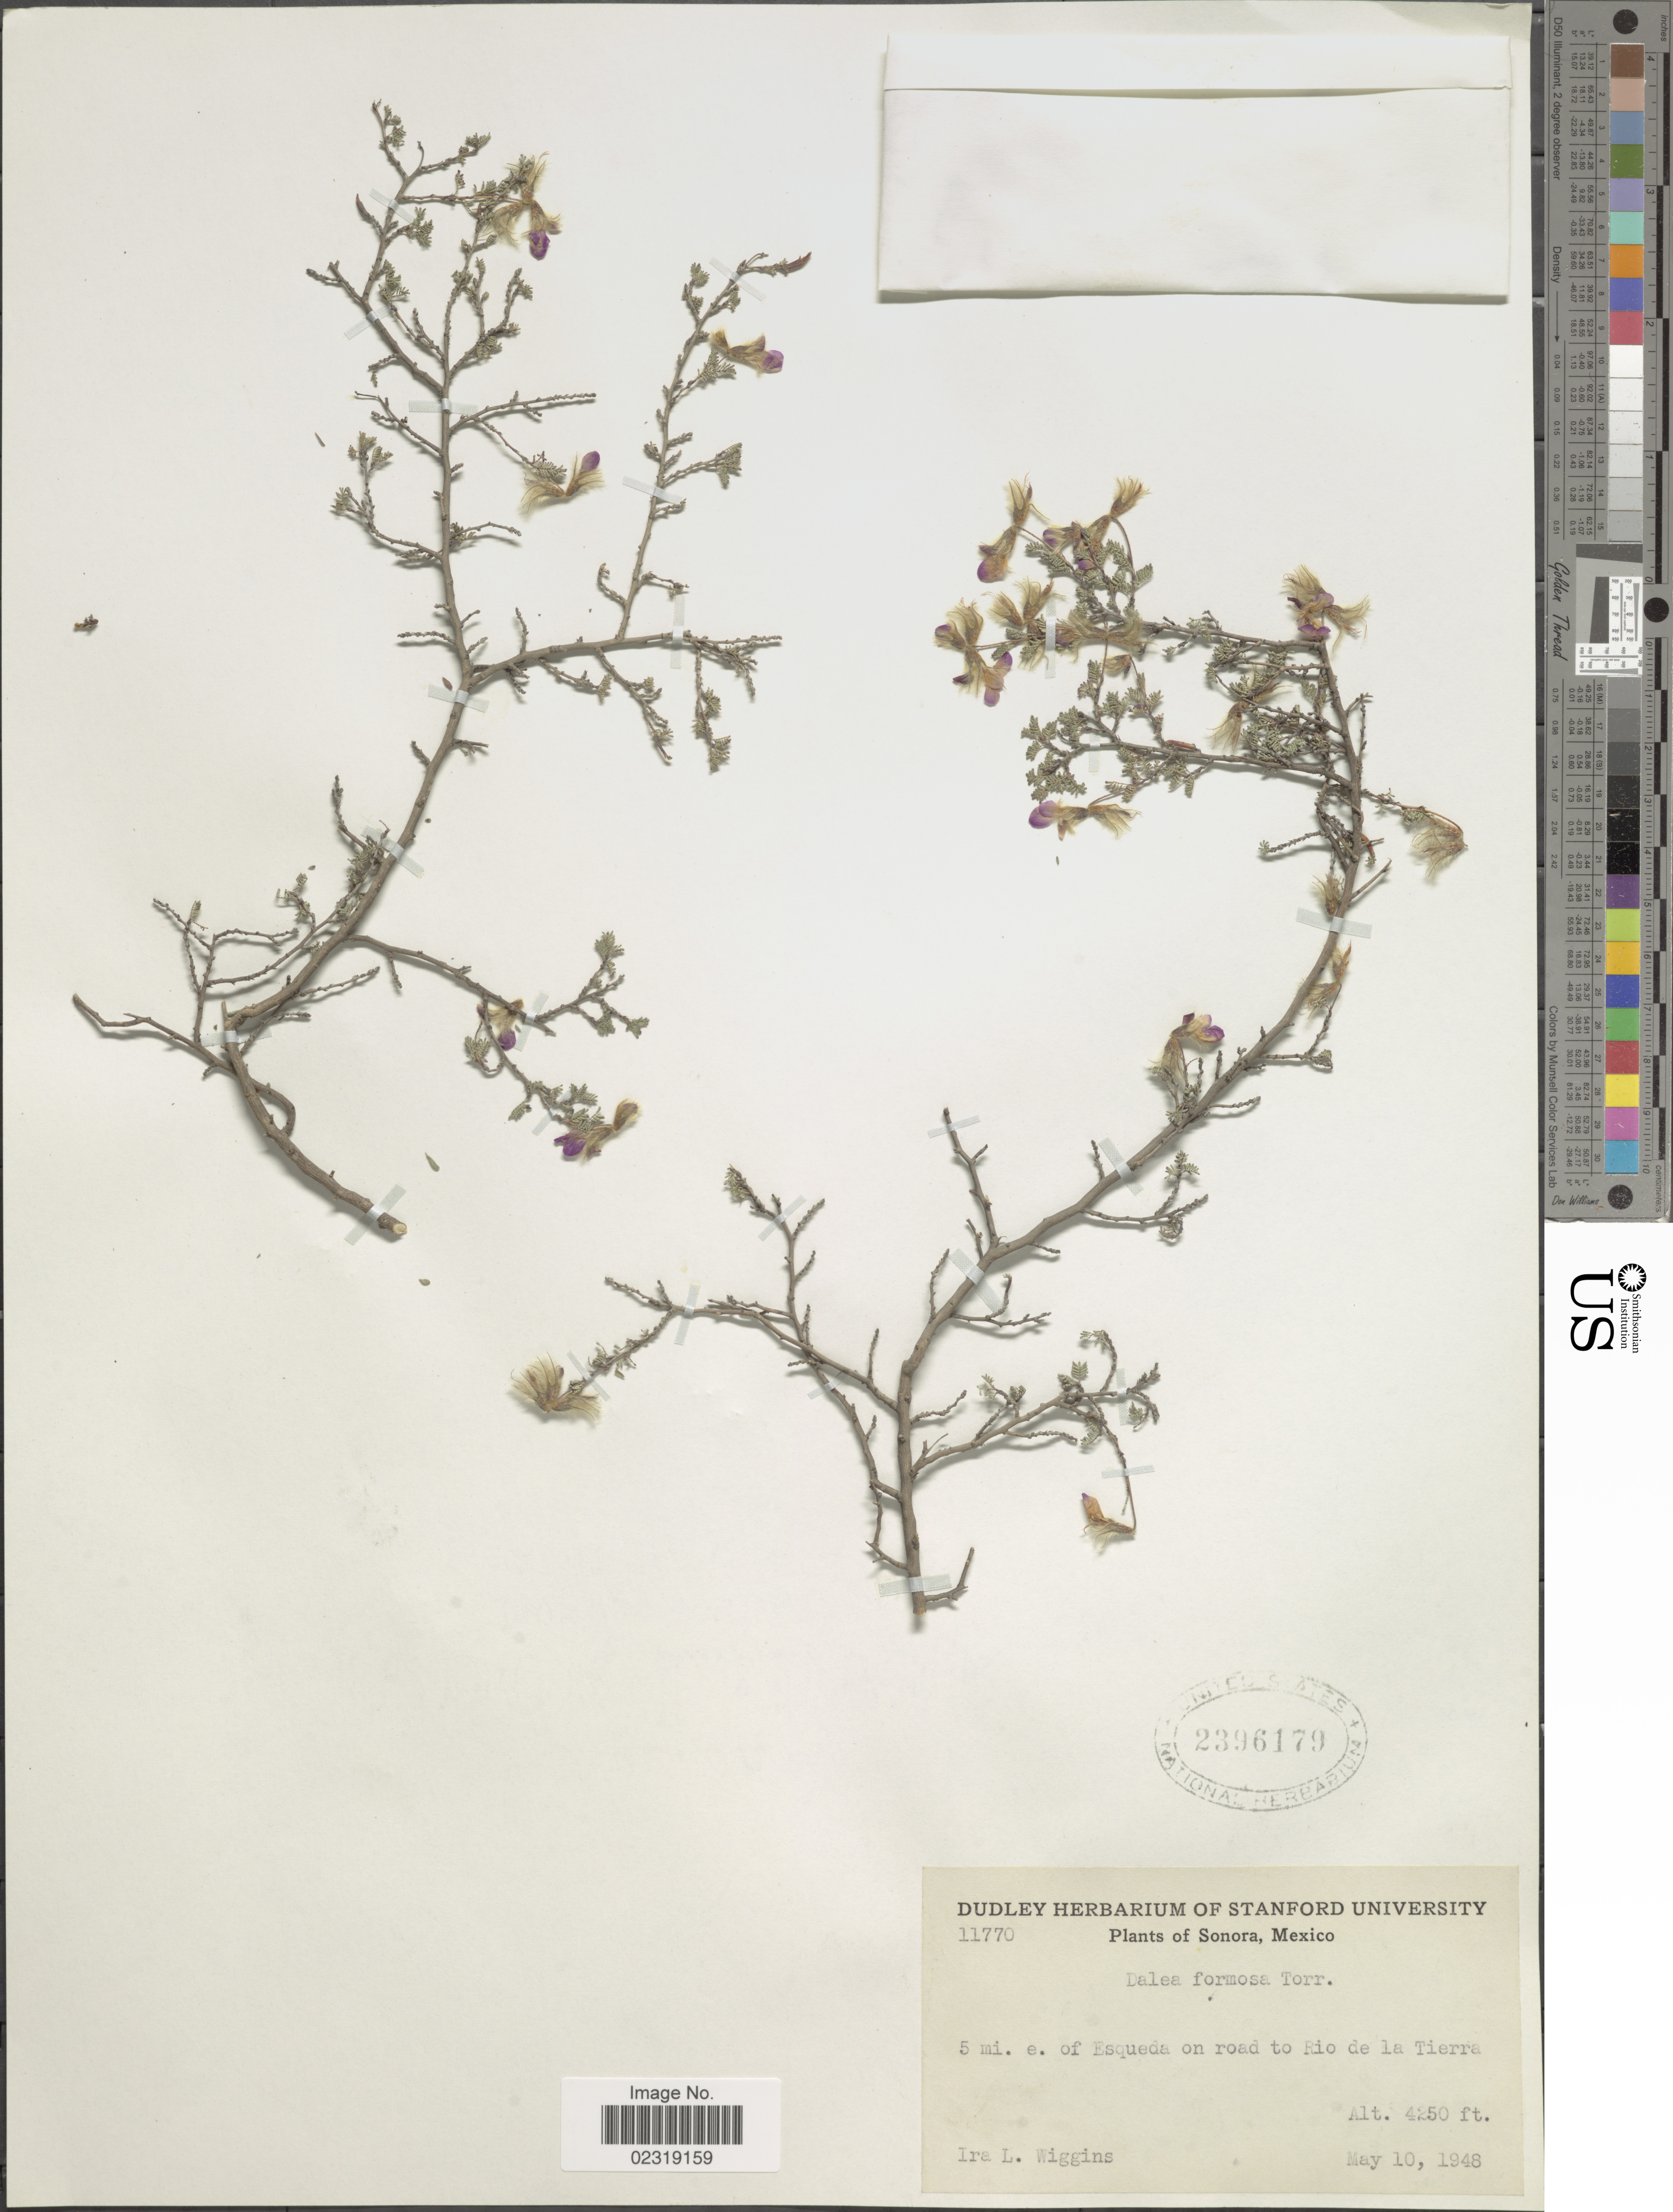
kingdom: Plantae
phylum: Tracheophyta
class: Magnoliopsida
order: Fabales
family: Fabaceae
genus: Dalea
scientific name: Dalea formosa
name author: Torr.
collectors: I. L. Wiggins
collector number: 11770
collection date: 1948-05-10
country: Mexico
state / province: Sonora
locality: Sonora, Mexico, 5 mi. e. of Esqueda on road to Rio de la Tierra.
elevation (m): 1295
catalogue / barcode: US 2396179